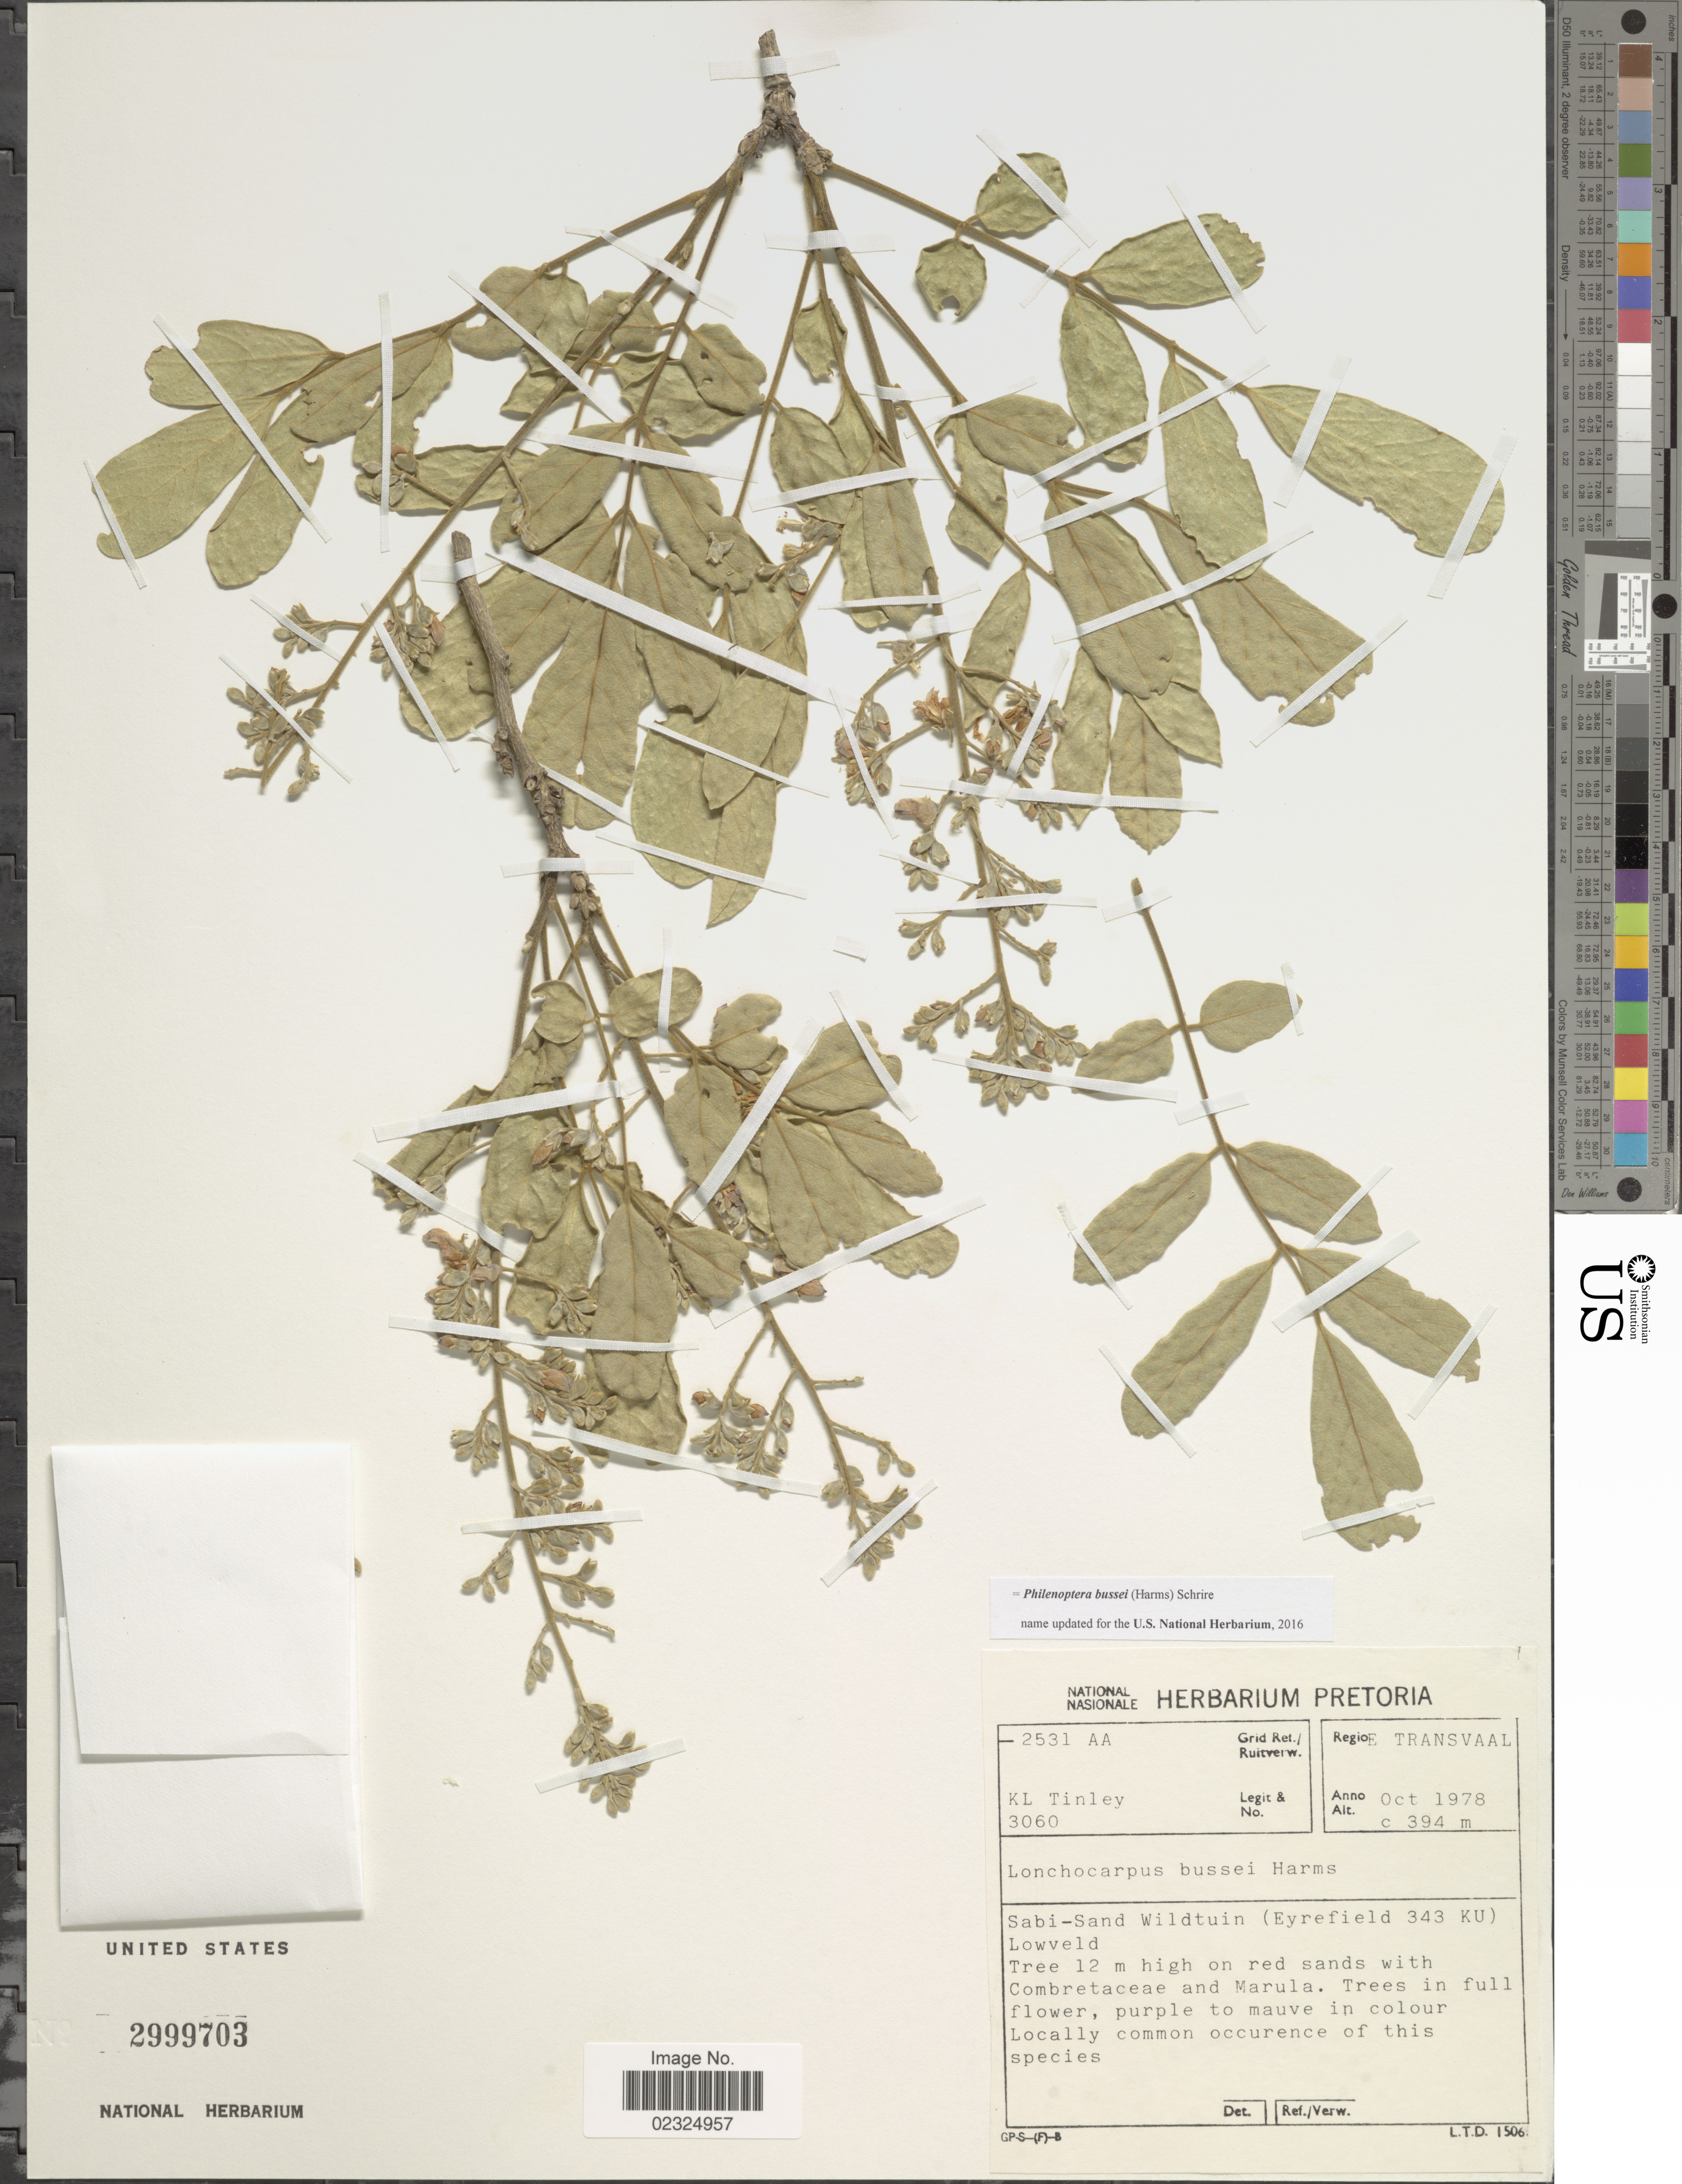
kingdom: Plantae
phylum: Tracheophyta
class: Magnoliopsida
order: Fabales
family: Fabaceae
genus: Philenoptera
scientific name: Philenoptera bussei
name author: (Harms) Schrire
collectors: K. Tinley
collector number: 3060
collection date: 1978-10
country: South Africa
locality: Regio E Transvaal, Sabi-Sand Wildtuin (Eyrefield 343 KU) Lowveld.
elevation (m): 394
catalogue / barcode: US 2999703